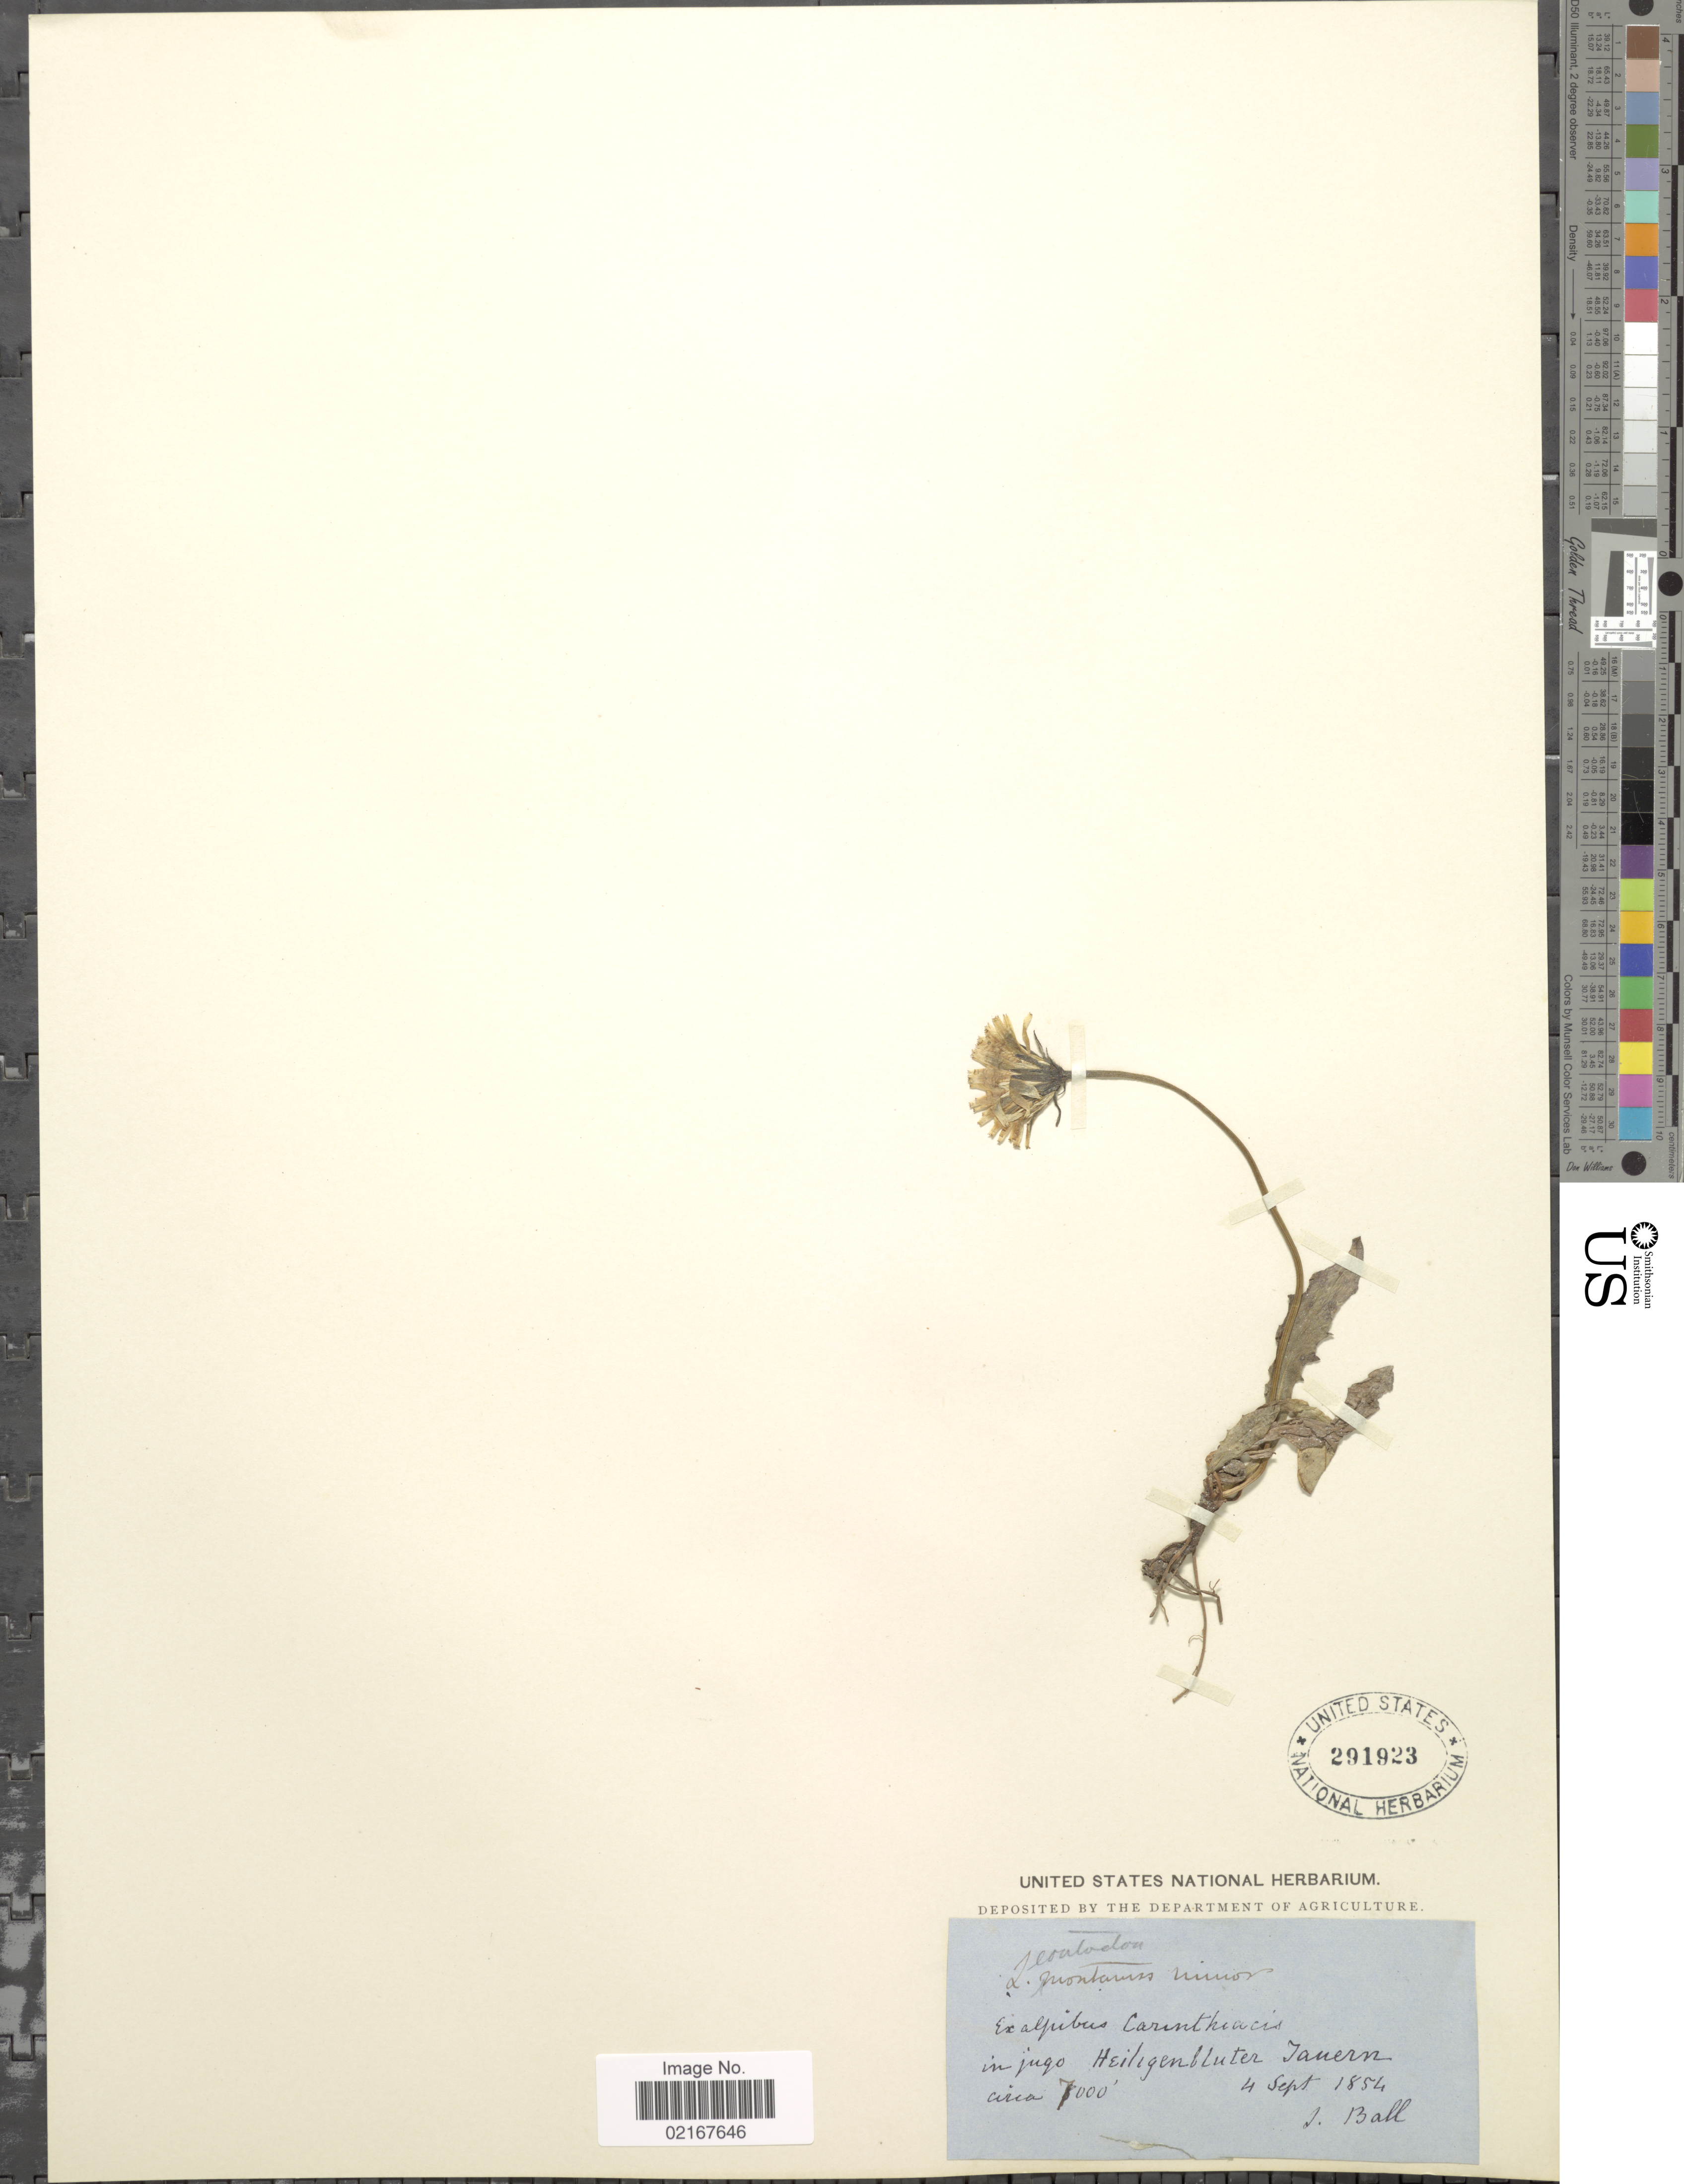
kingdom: Plantae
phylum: Tracheophyta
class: Magnoliopsida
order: Asterales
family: Asteraceae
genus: Leontodon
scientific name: Leontodon sp.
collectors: J. Ball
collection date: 1854-09-04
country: Austria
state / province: Karnten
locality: Alpibus Carinthiacis, in jugo Heiligenbluter, Tauern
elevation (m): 2134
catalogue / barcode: US 291923